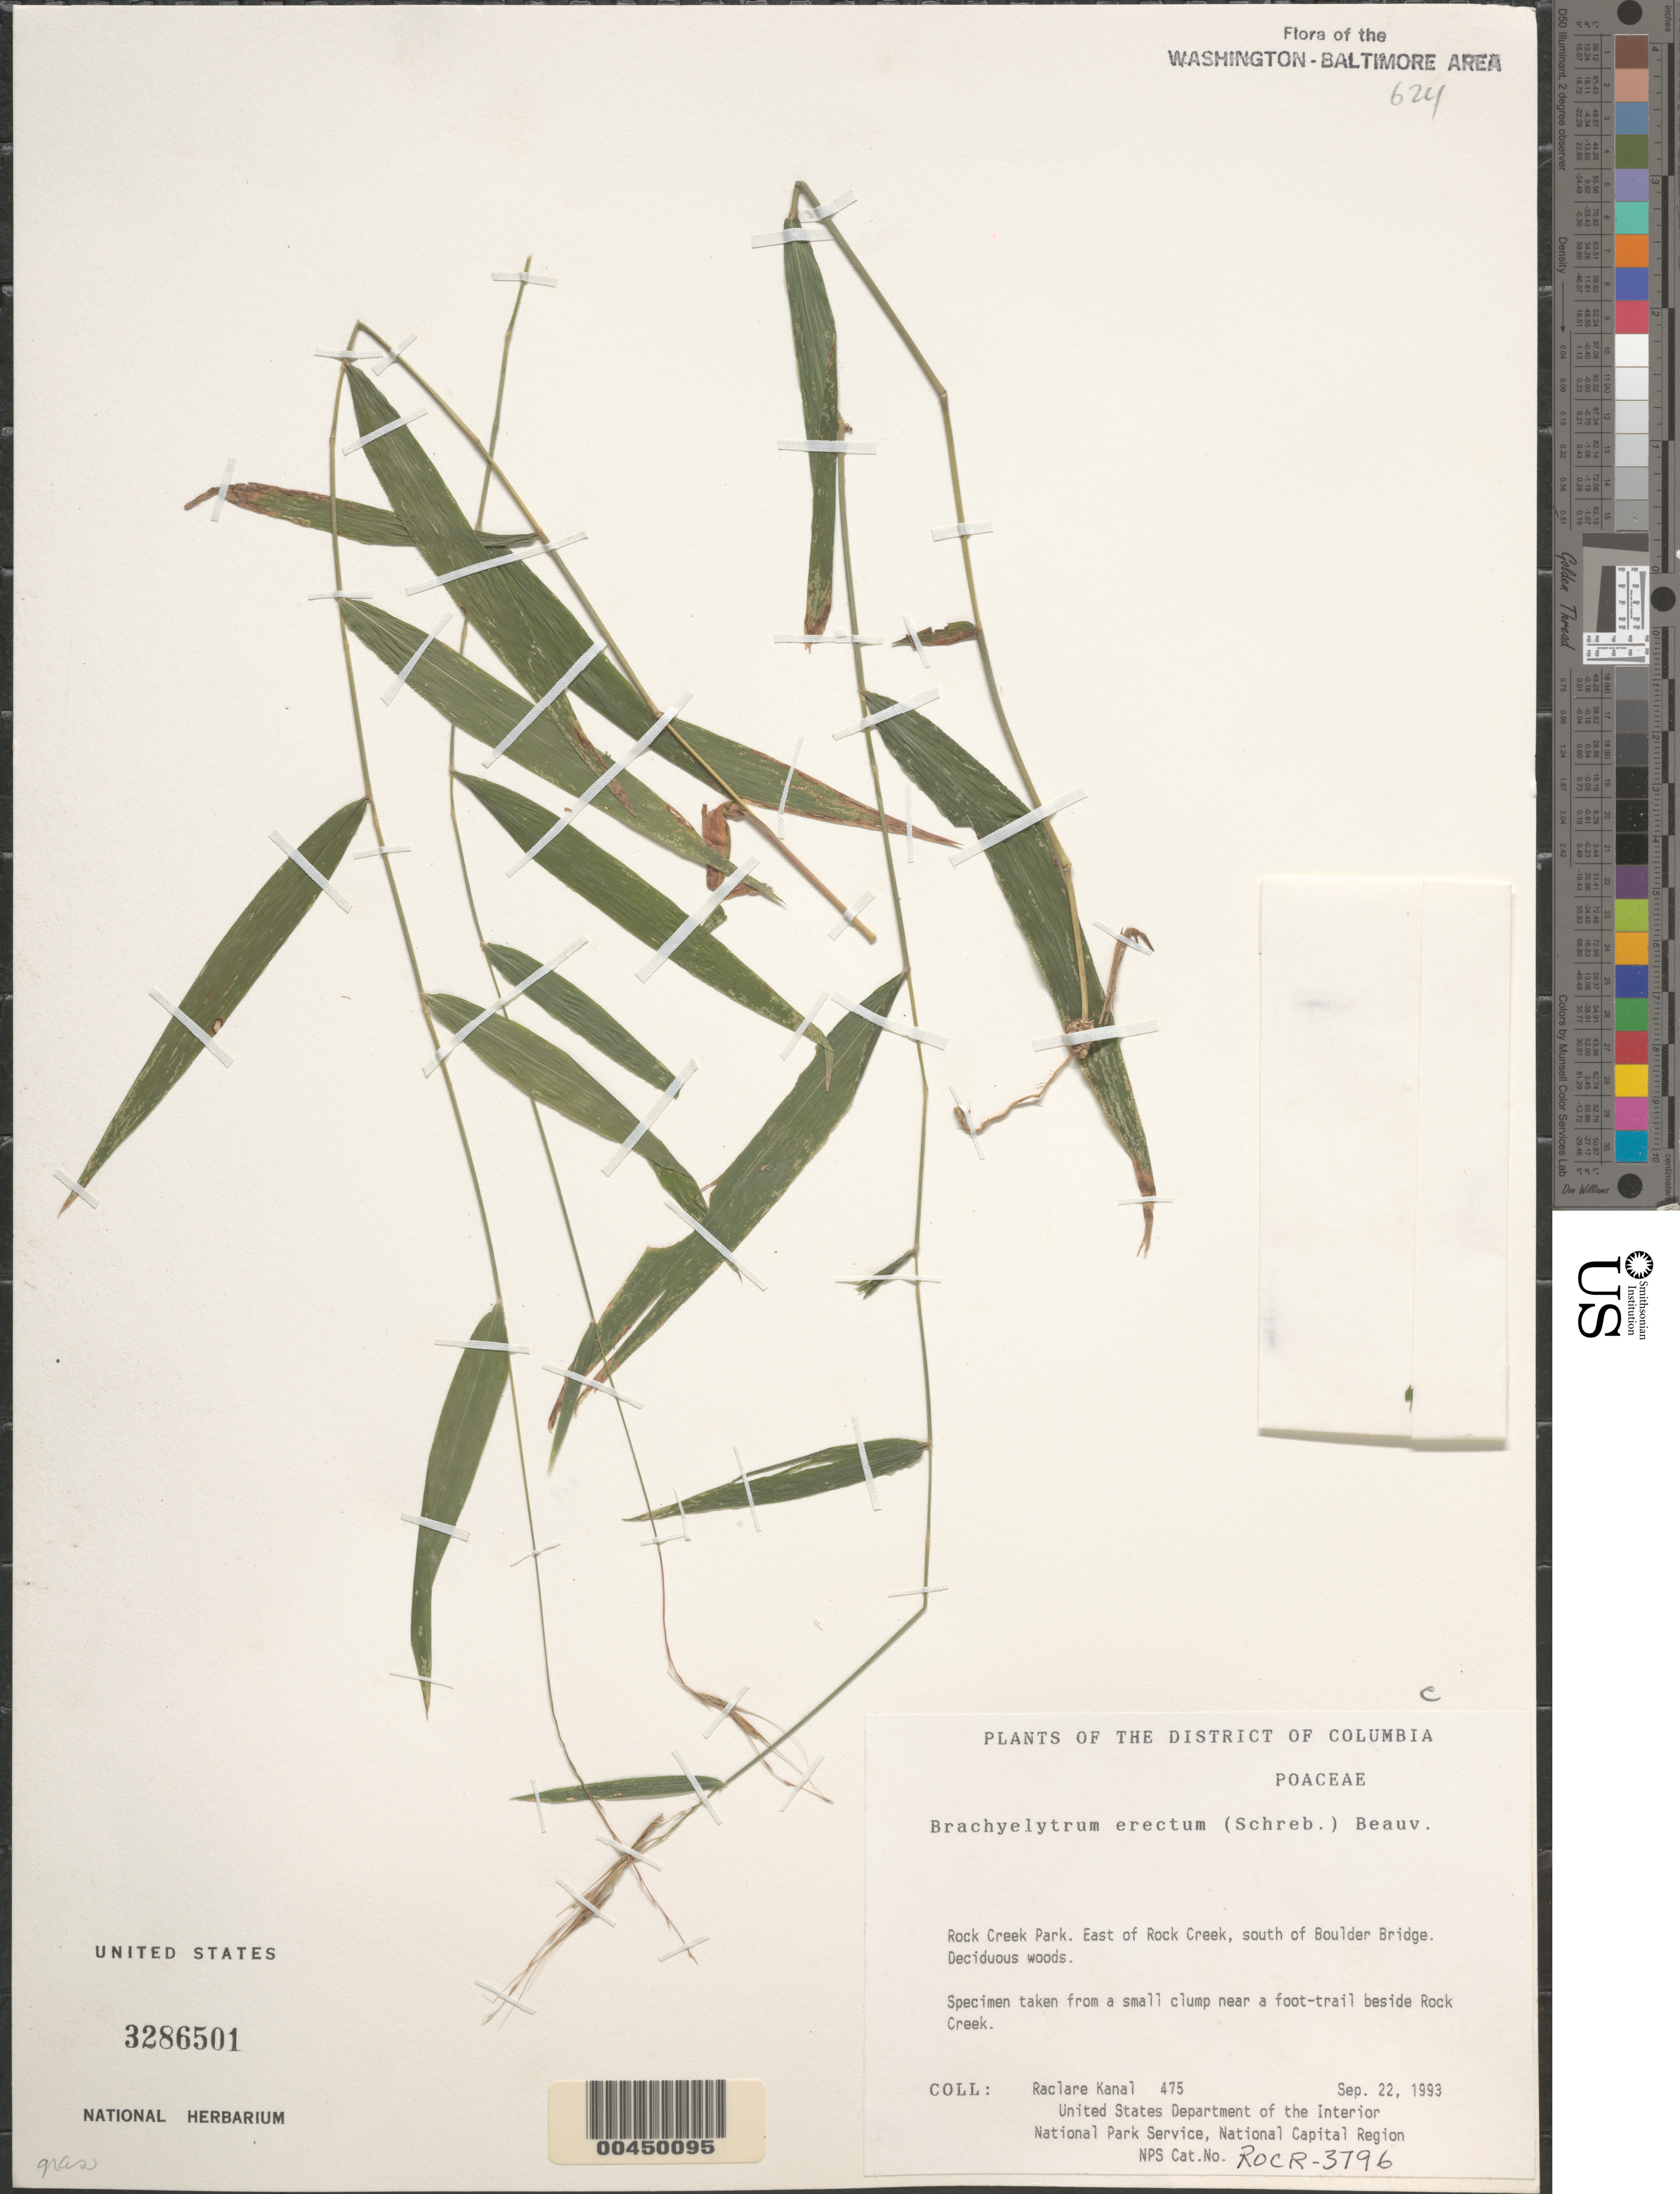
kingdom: Plantae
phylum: Tracheophyta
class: Liliopsida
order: Poales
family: Poaceae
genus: Brachyelytrum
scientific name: Brachyelytrum erectum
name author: (Schreb.) P. Beauv.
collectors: R. Kanal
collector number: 475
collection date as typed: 22 Sep 1993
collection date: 1993-09-22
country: United States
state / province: District of Columbia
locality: Rock Creek Park, E of Rock Creek, S of Boulder Bridge. Rock Creek Park and Vicinity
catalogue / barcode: US 3286501